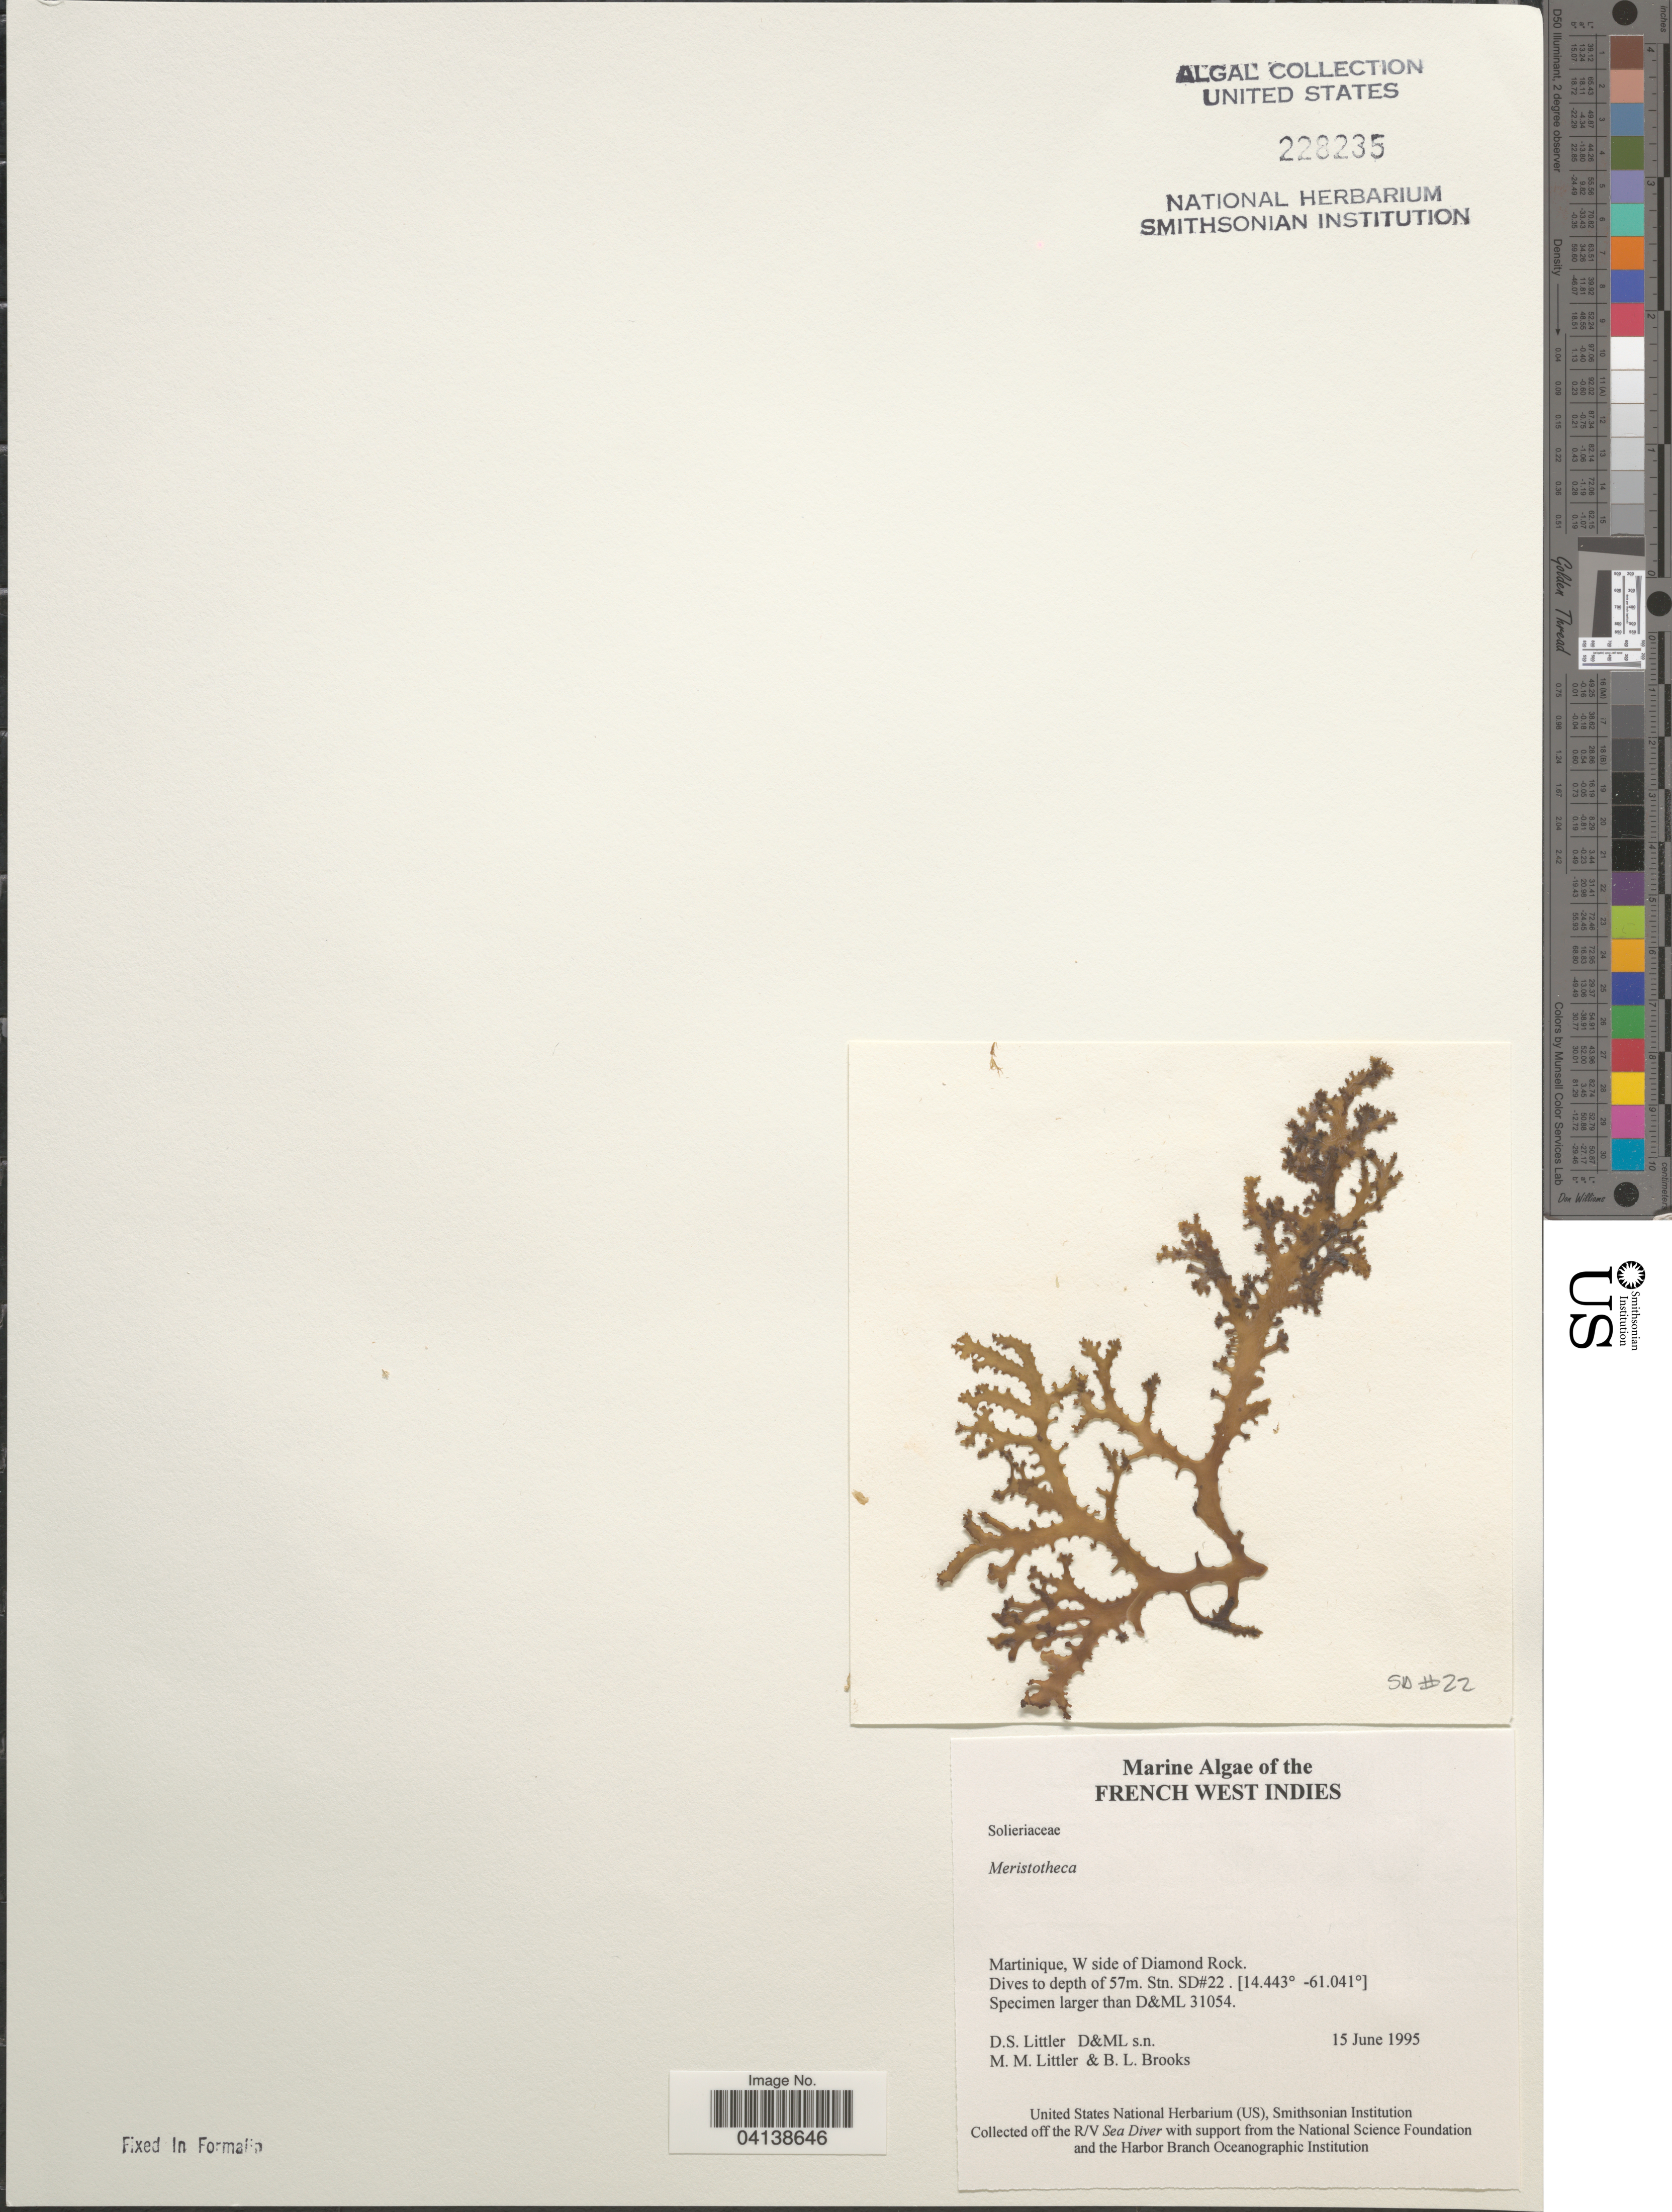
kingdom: Plantae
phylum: Rhodophyta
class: Florideophyceae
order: Gigartinales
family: Solieriaceae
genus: Meristotheca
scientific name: Meristotheca sp.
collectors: D. S. Littler & B. Brooks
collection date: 1995-06-15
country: Martinique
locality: French West Indies. W side of Diamond Rock. Stn. SD#22.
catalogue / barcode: US 228235